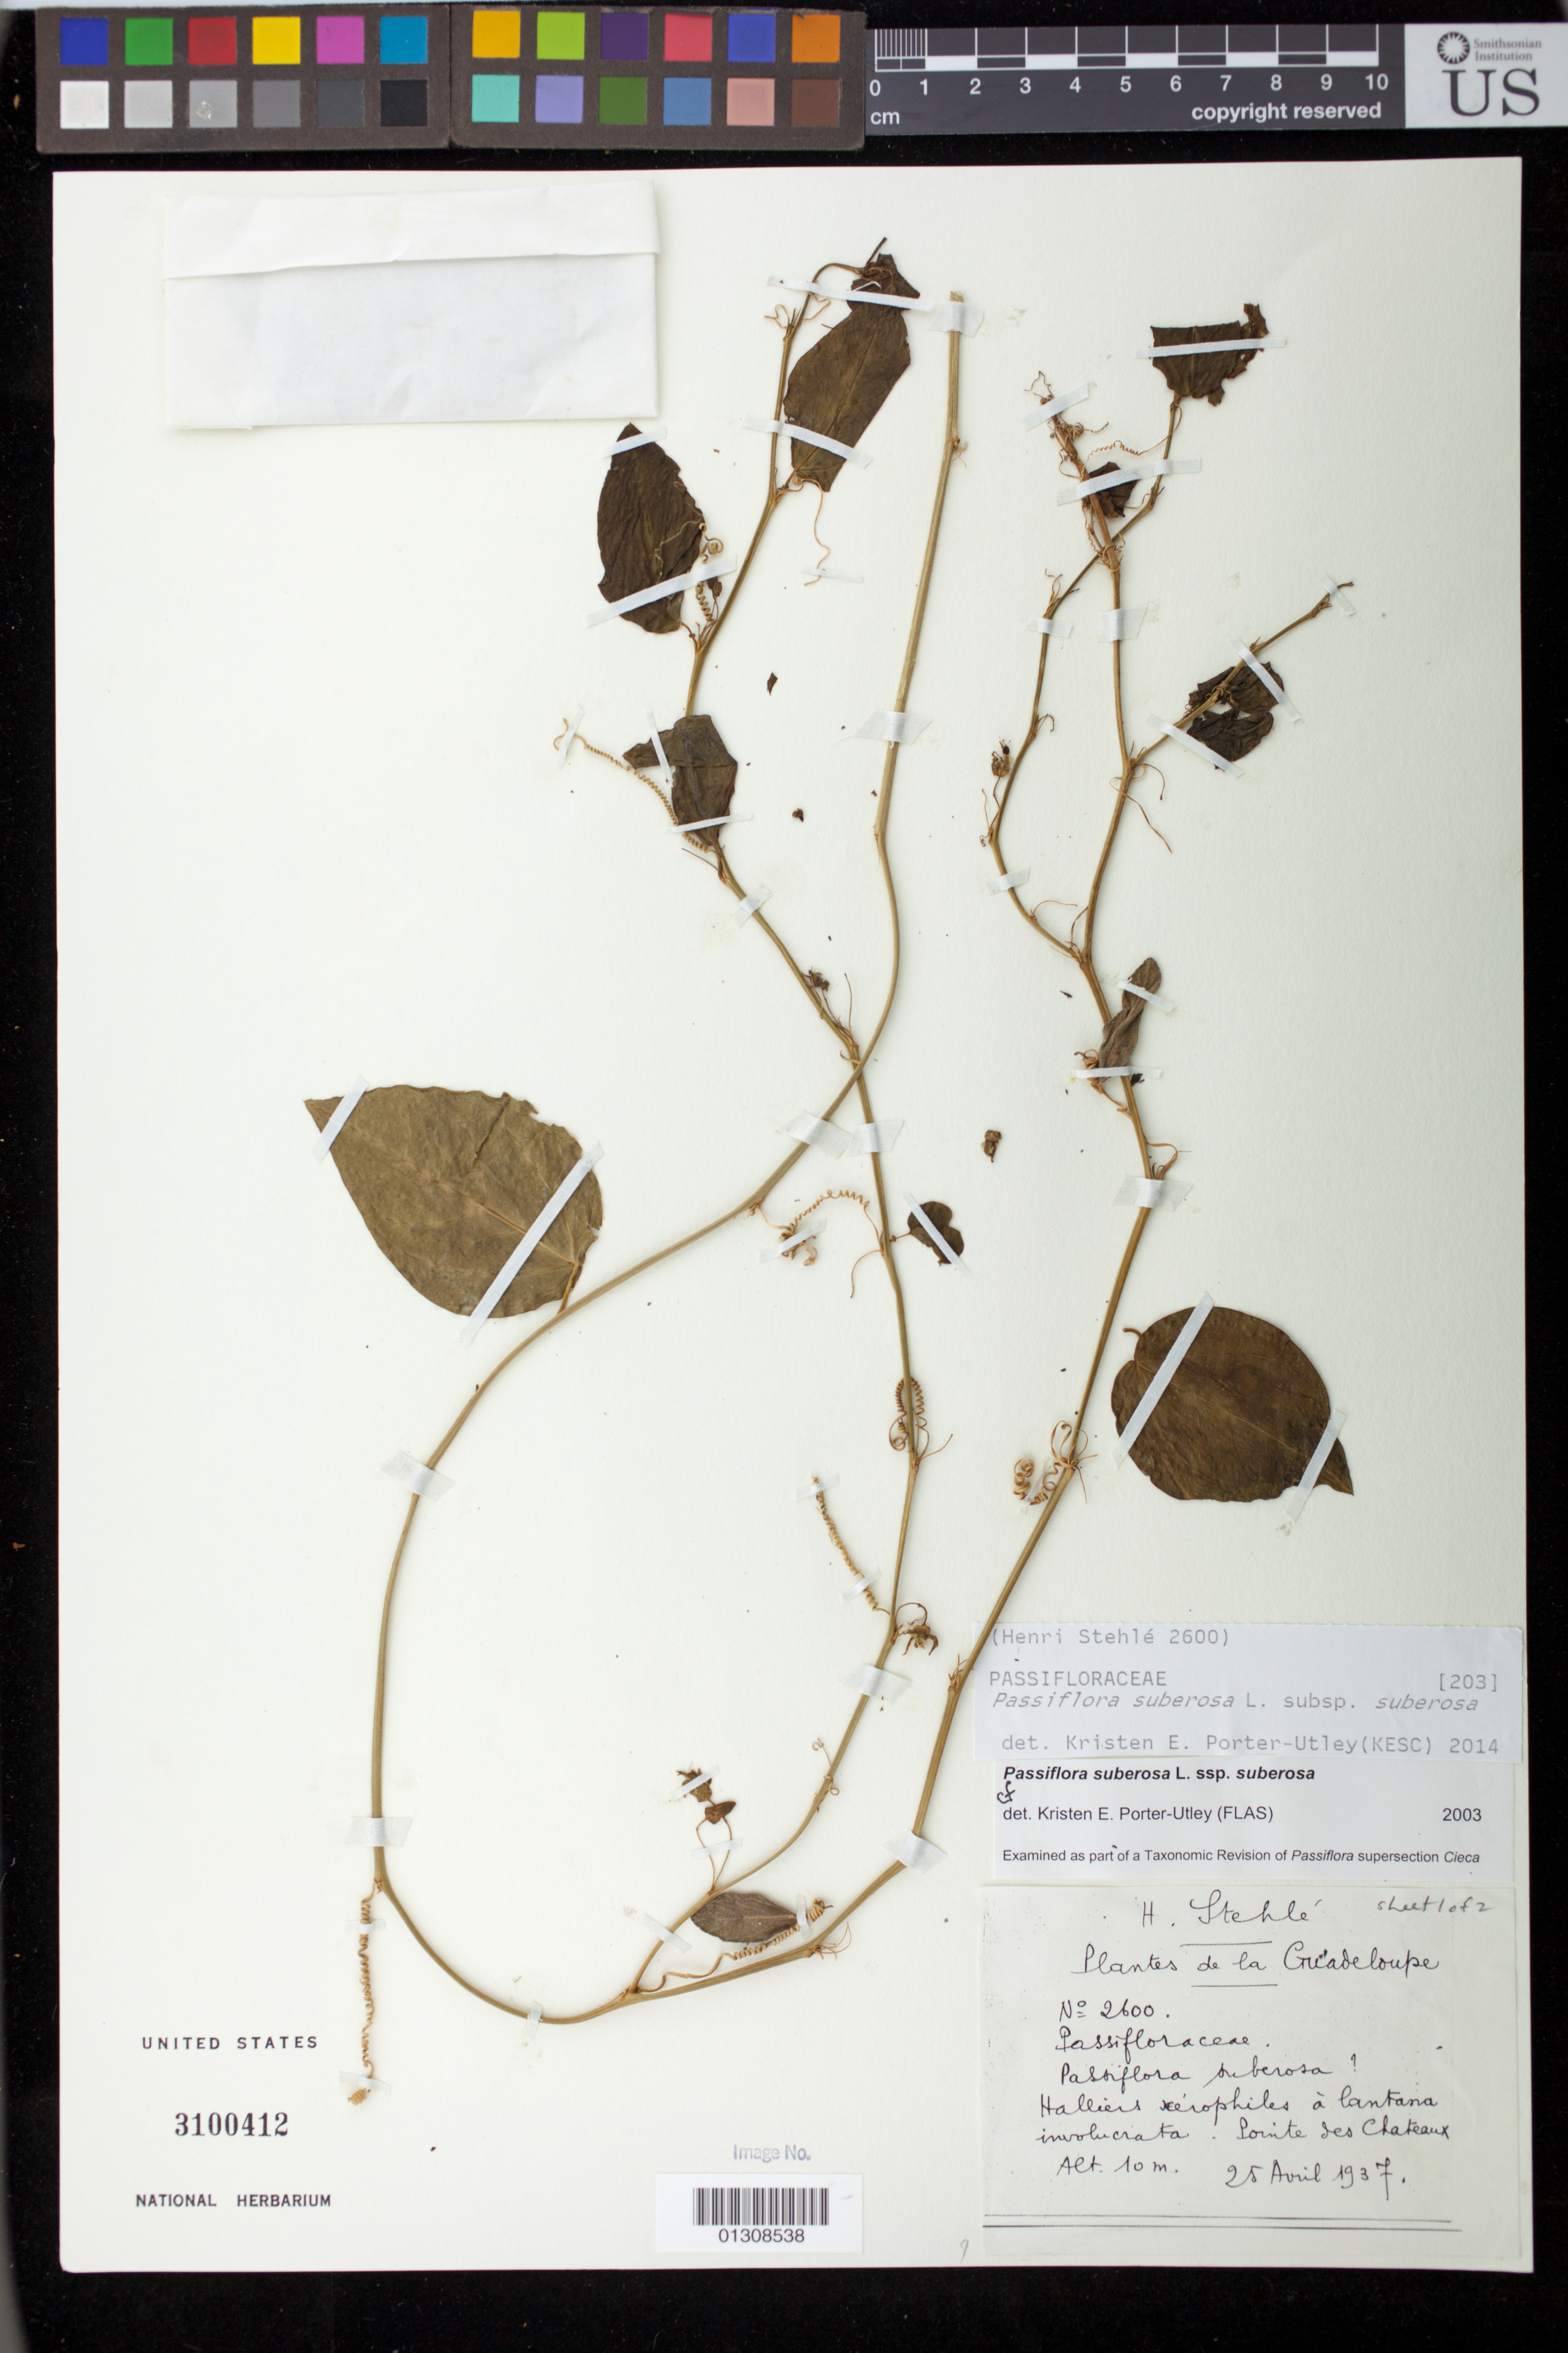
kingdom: Plantae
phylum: Tracheophyta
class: Magnoliopsida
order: Malpighiales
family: Passifloraceae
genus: Passiflora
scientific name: Passiflora suberosa subsp. suberosa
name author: L.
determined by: Porter-Utley, K. E.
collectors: H. Stehlé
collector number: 2600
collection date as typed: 25 Apr 1937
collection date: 1937-04-25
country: Guadeloupe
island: Basse Terre [Guadeloupe]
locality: Pointe des Chateaux.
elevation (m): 10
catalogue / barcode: US 3100412